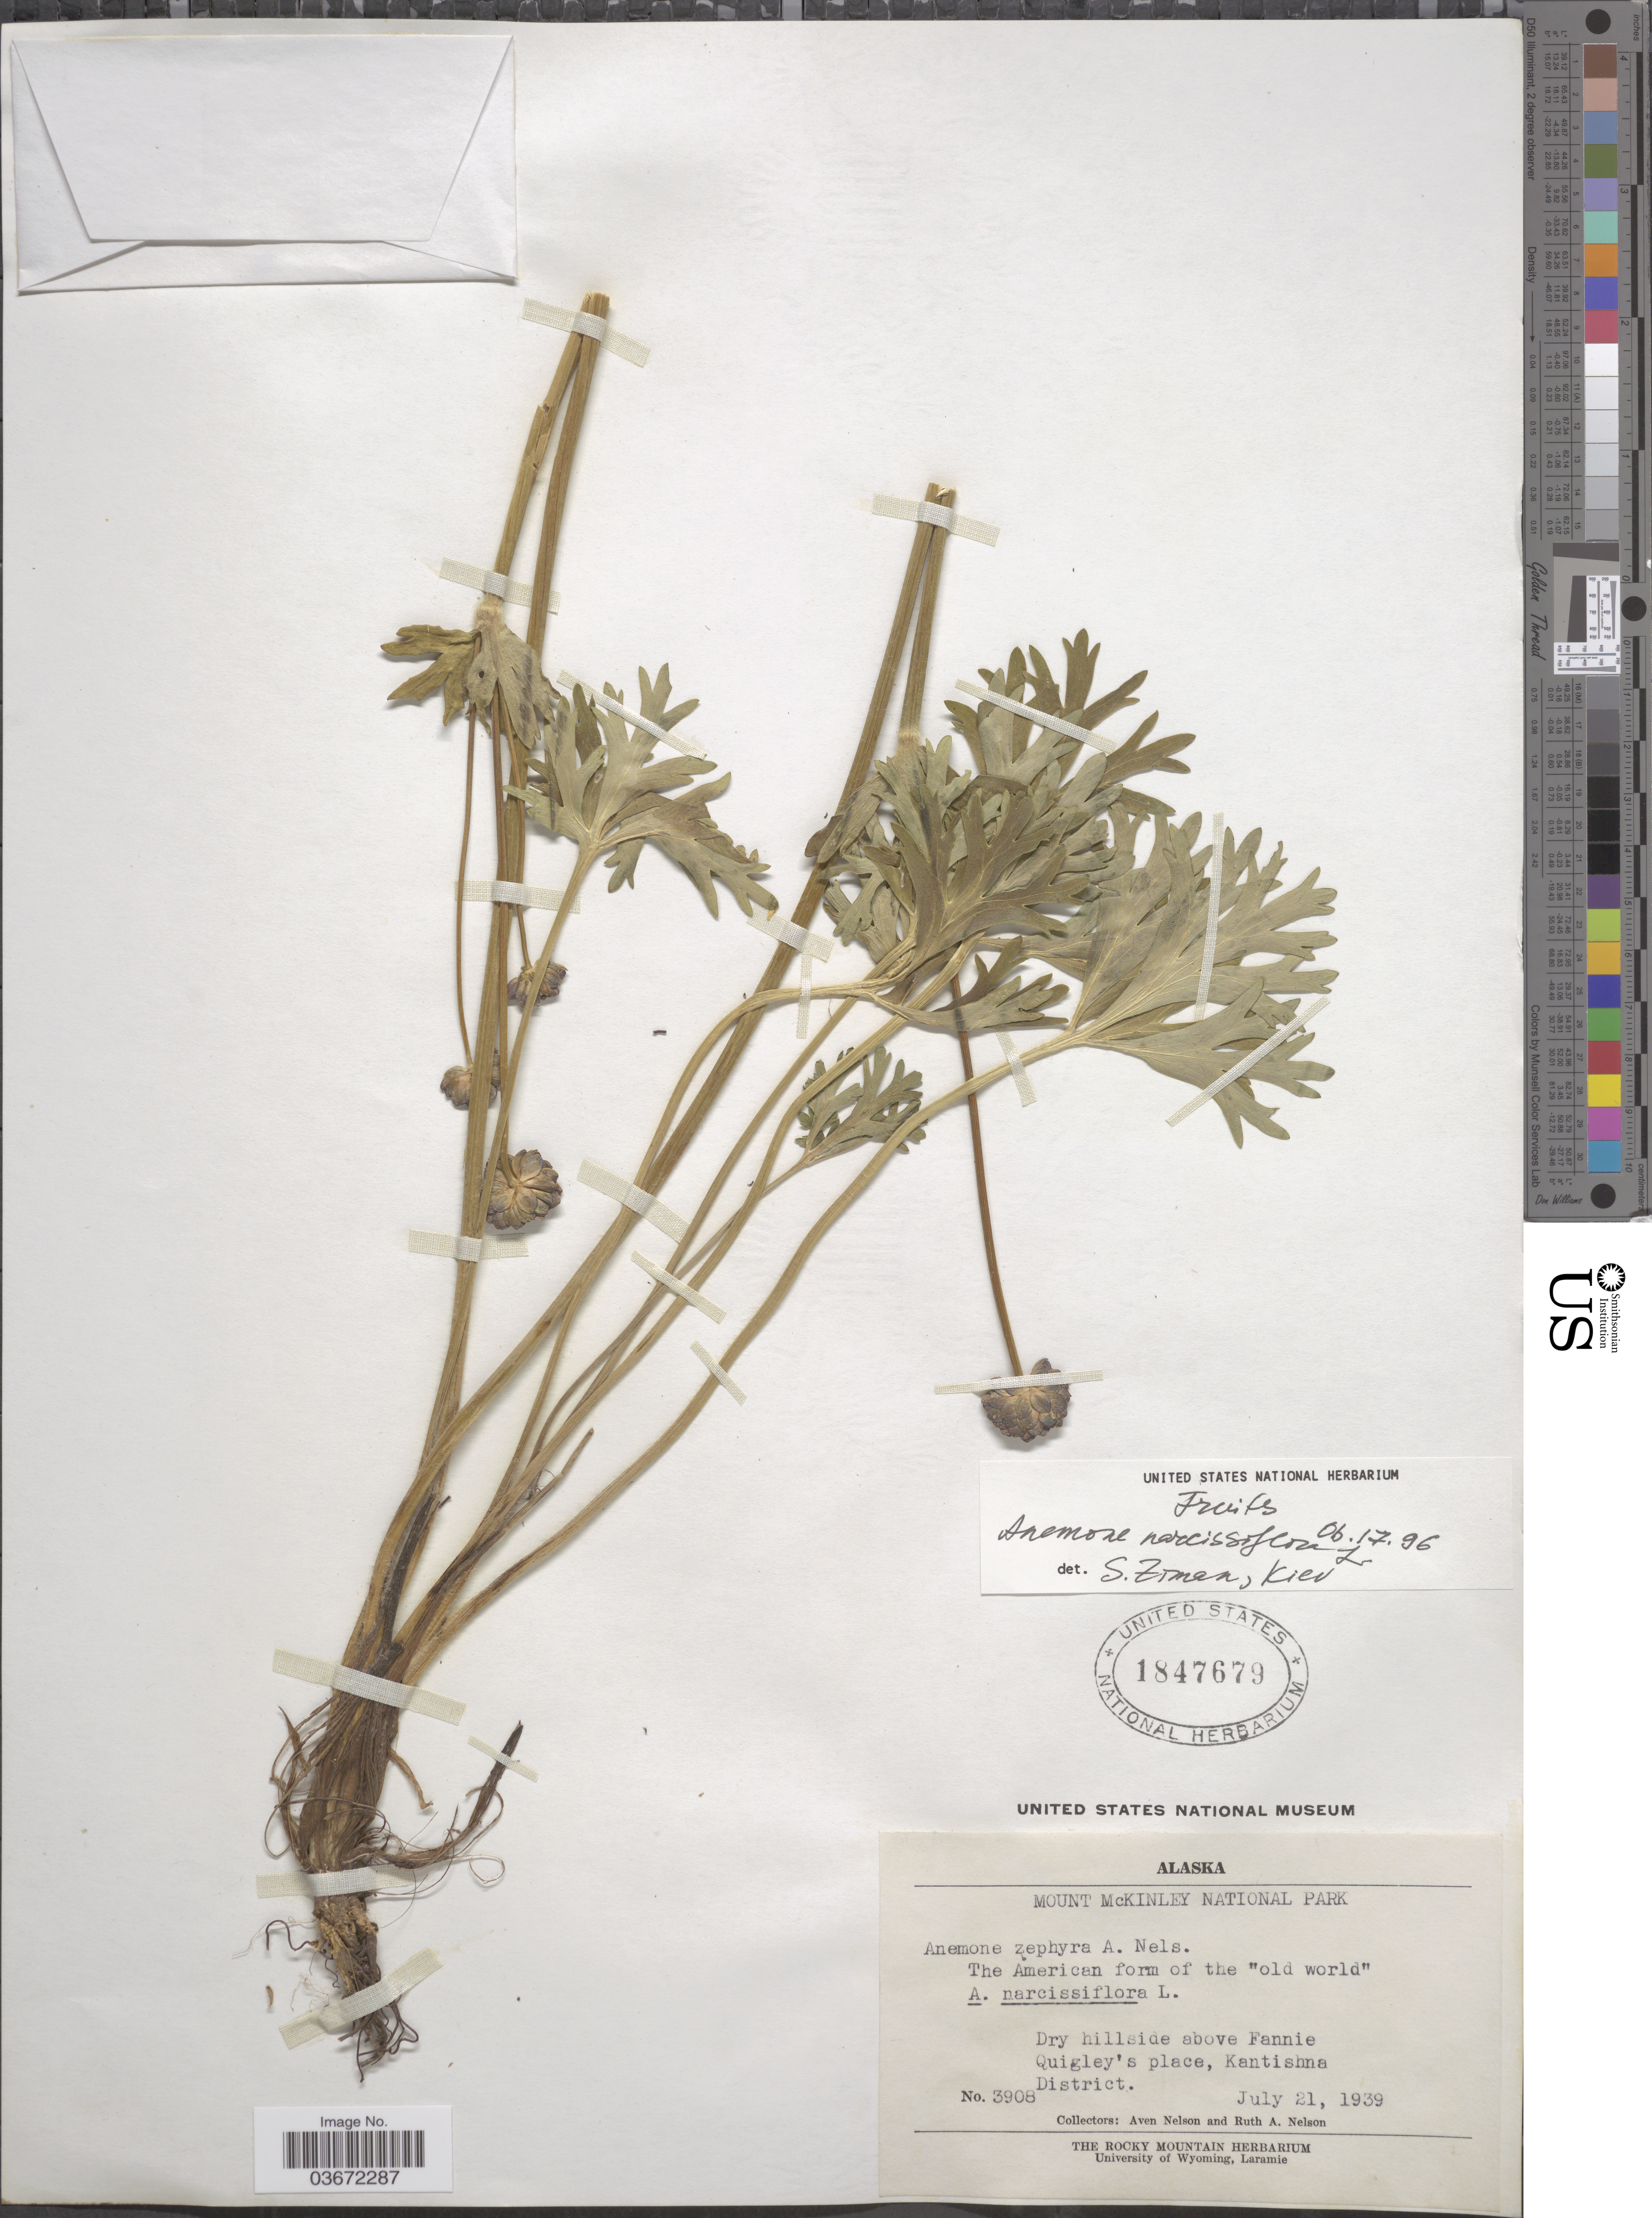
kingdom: Plantae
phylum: Tracheophyta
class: Magnoliopsida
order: Ranunculales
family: Ranunculaceae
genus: Anemone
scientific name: Anemone narcissiflora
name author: L.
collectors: A. Nelson & R. A. Nelson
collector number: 3908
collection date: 1939-07-21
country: United States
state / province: Alaska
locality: Mount McKinley National Park. Dry hillside above Fannie Quigley's place, Kantishna District.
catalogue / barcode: US 1847679